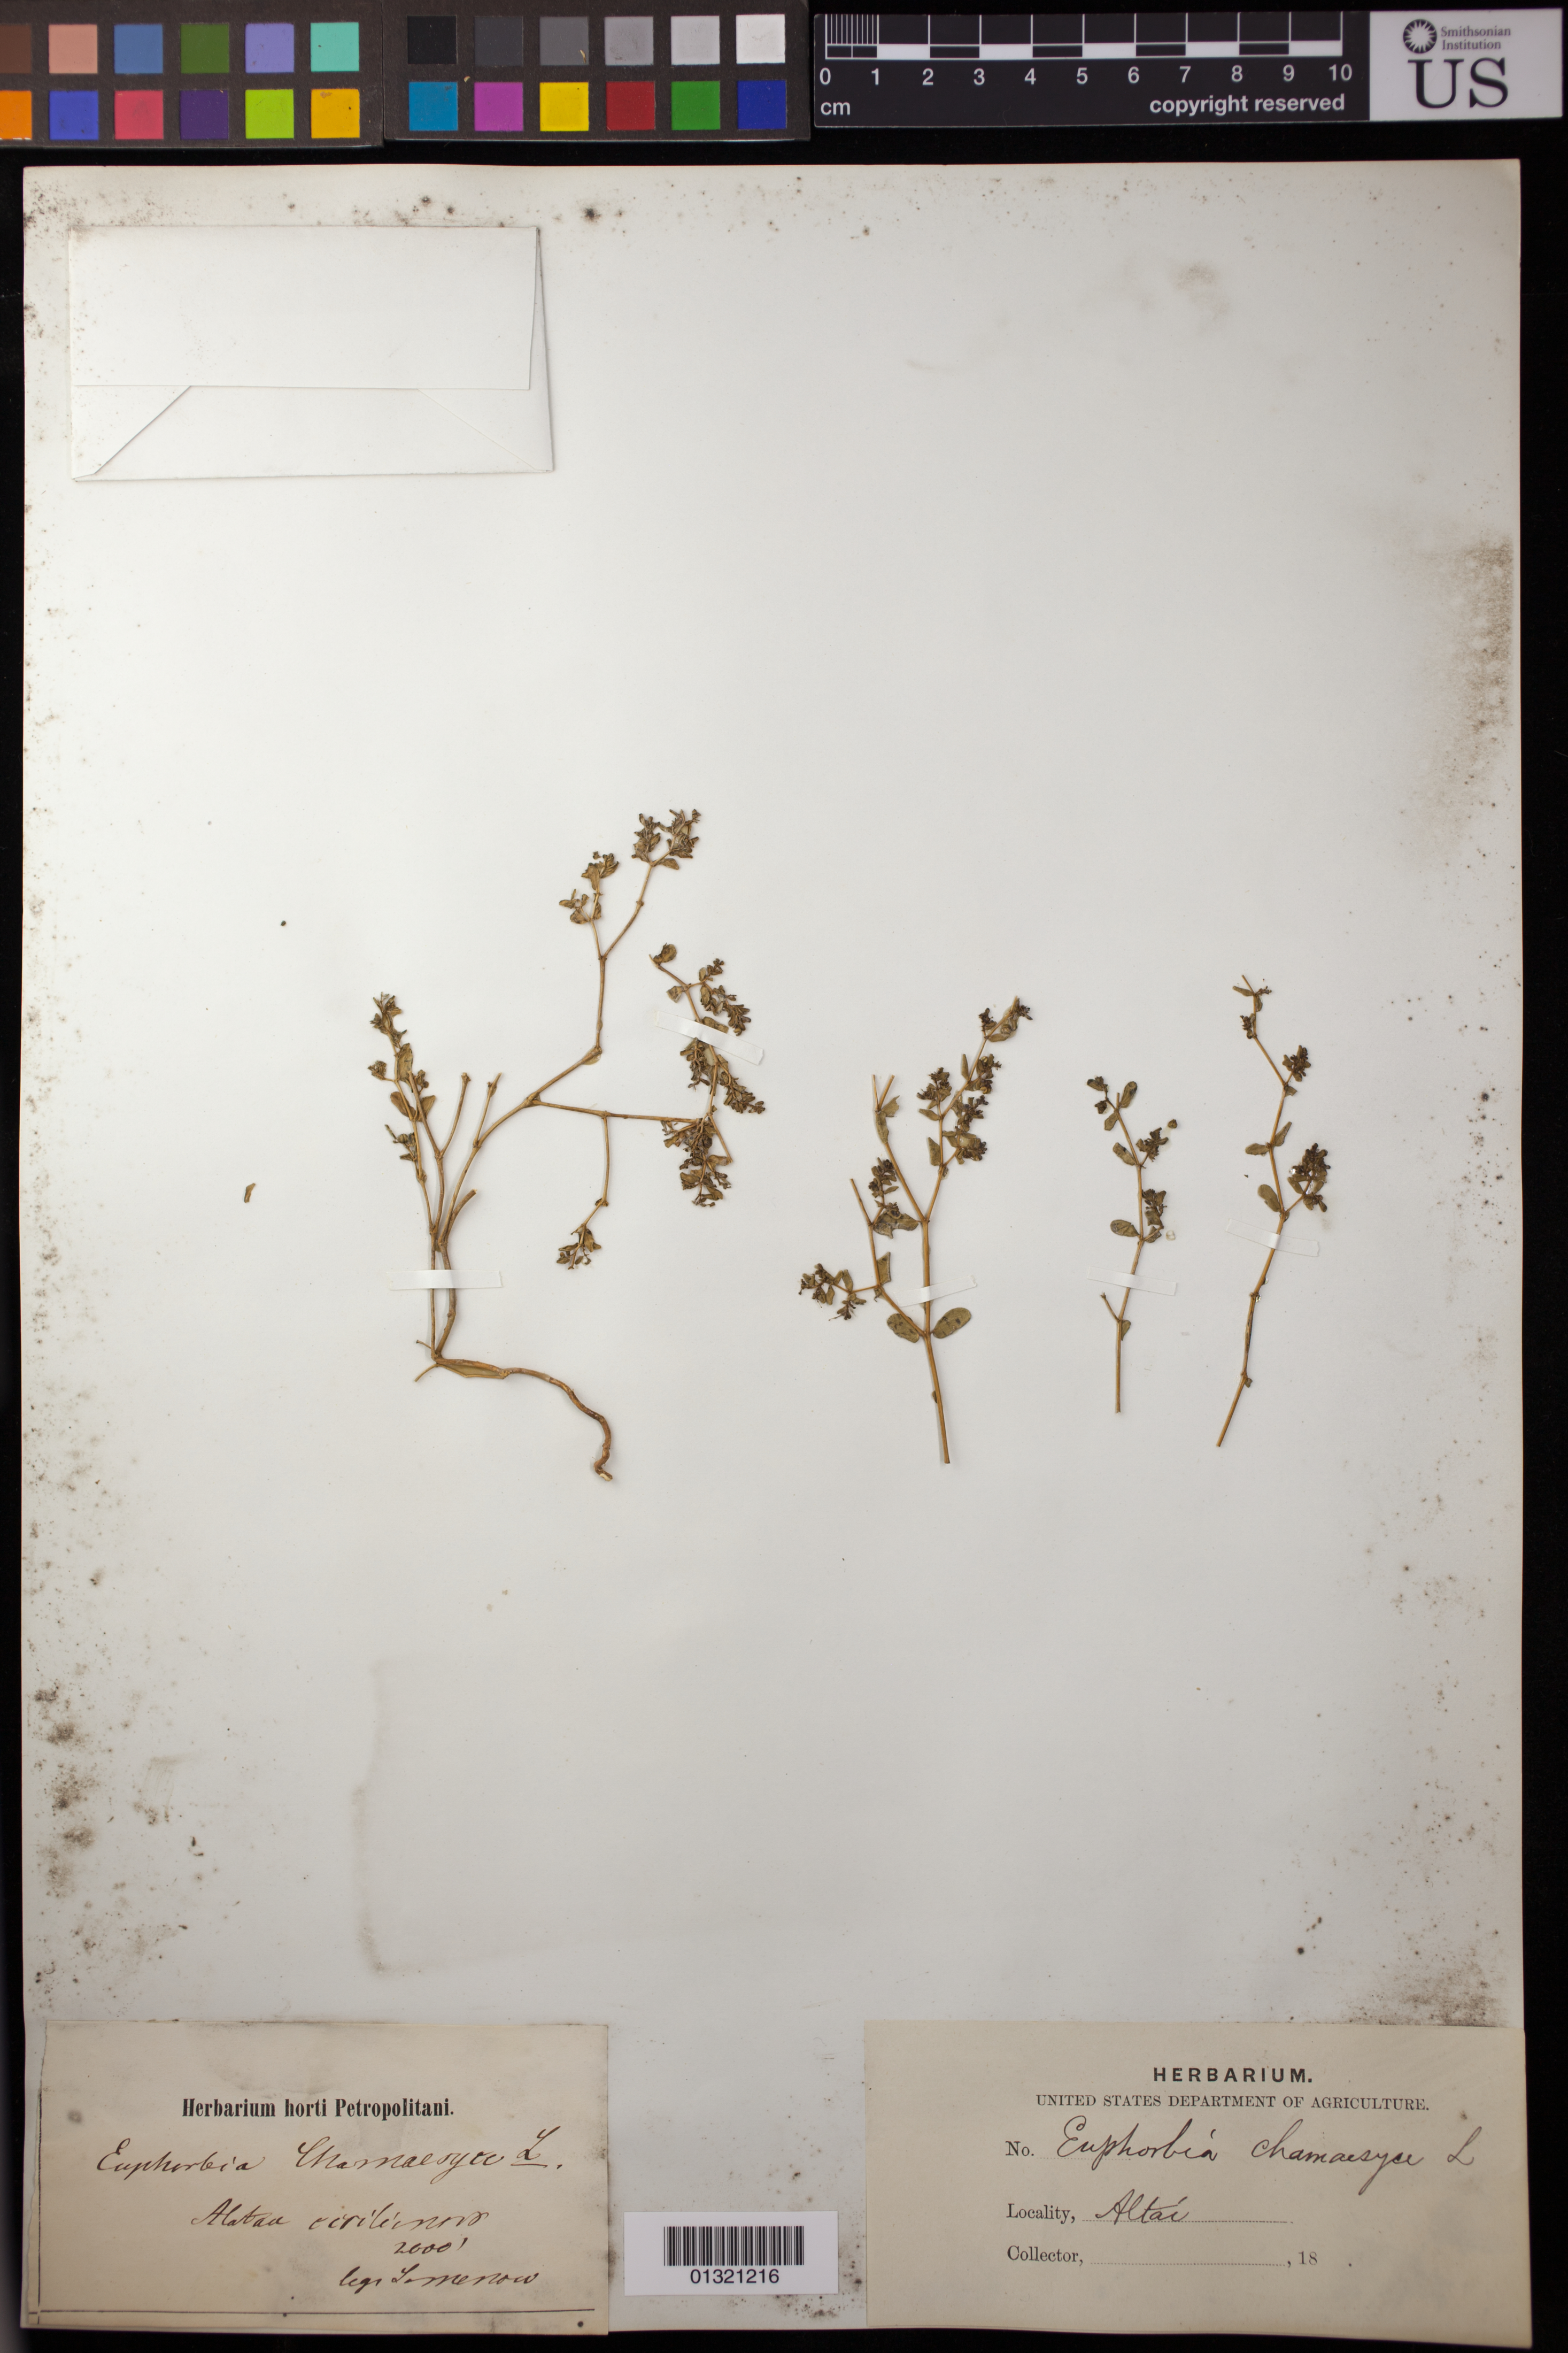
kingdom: Plantae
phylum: Tracheophyta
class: Magnoliopsida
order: Malpighiales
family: Euphorbiaceae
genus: Euphorbia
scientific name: Euphorbia chamaesyce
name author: L.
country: Russian Federation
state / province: Altai Republic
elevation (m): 610